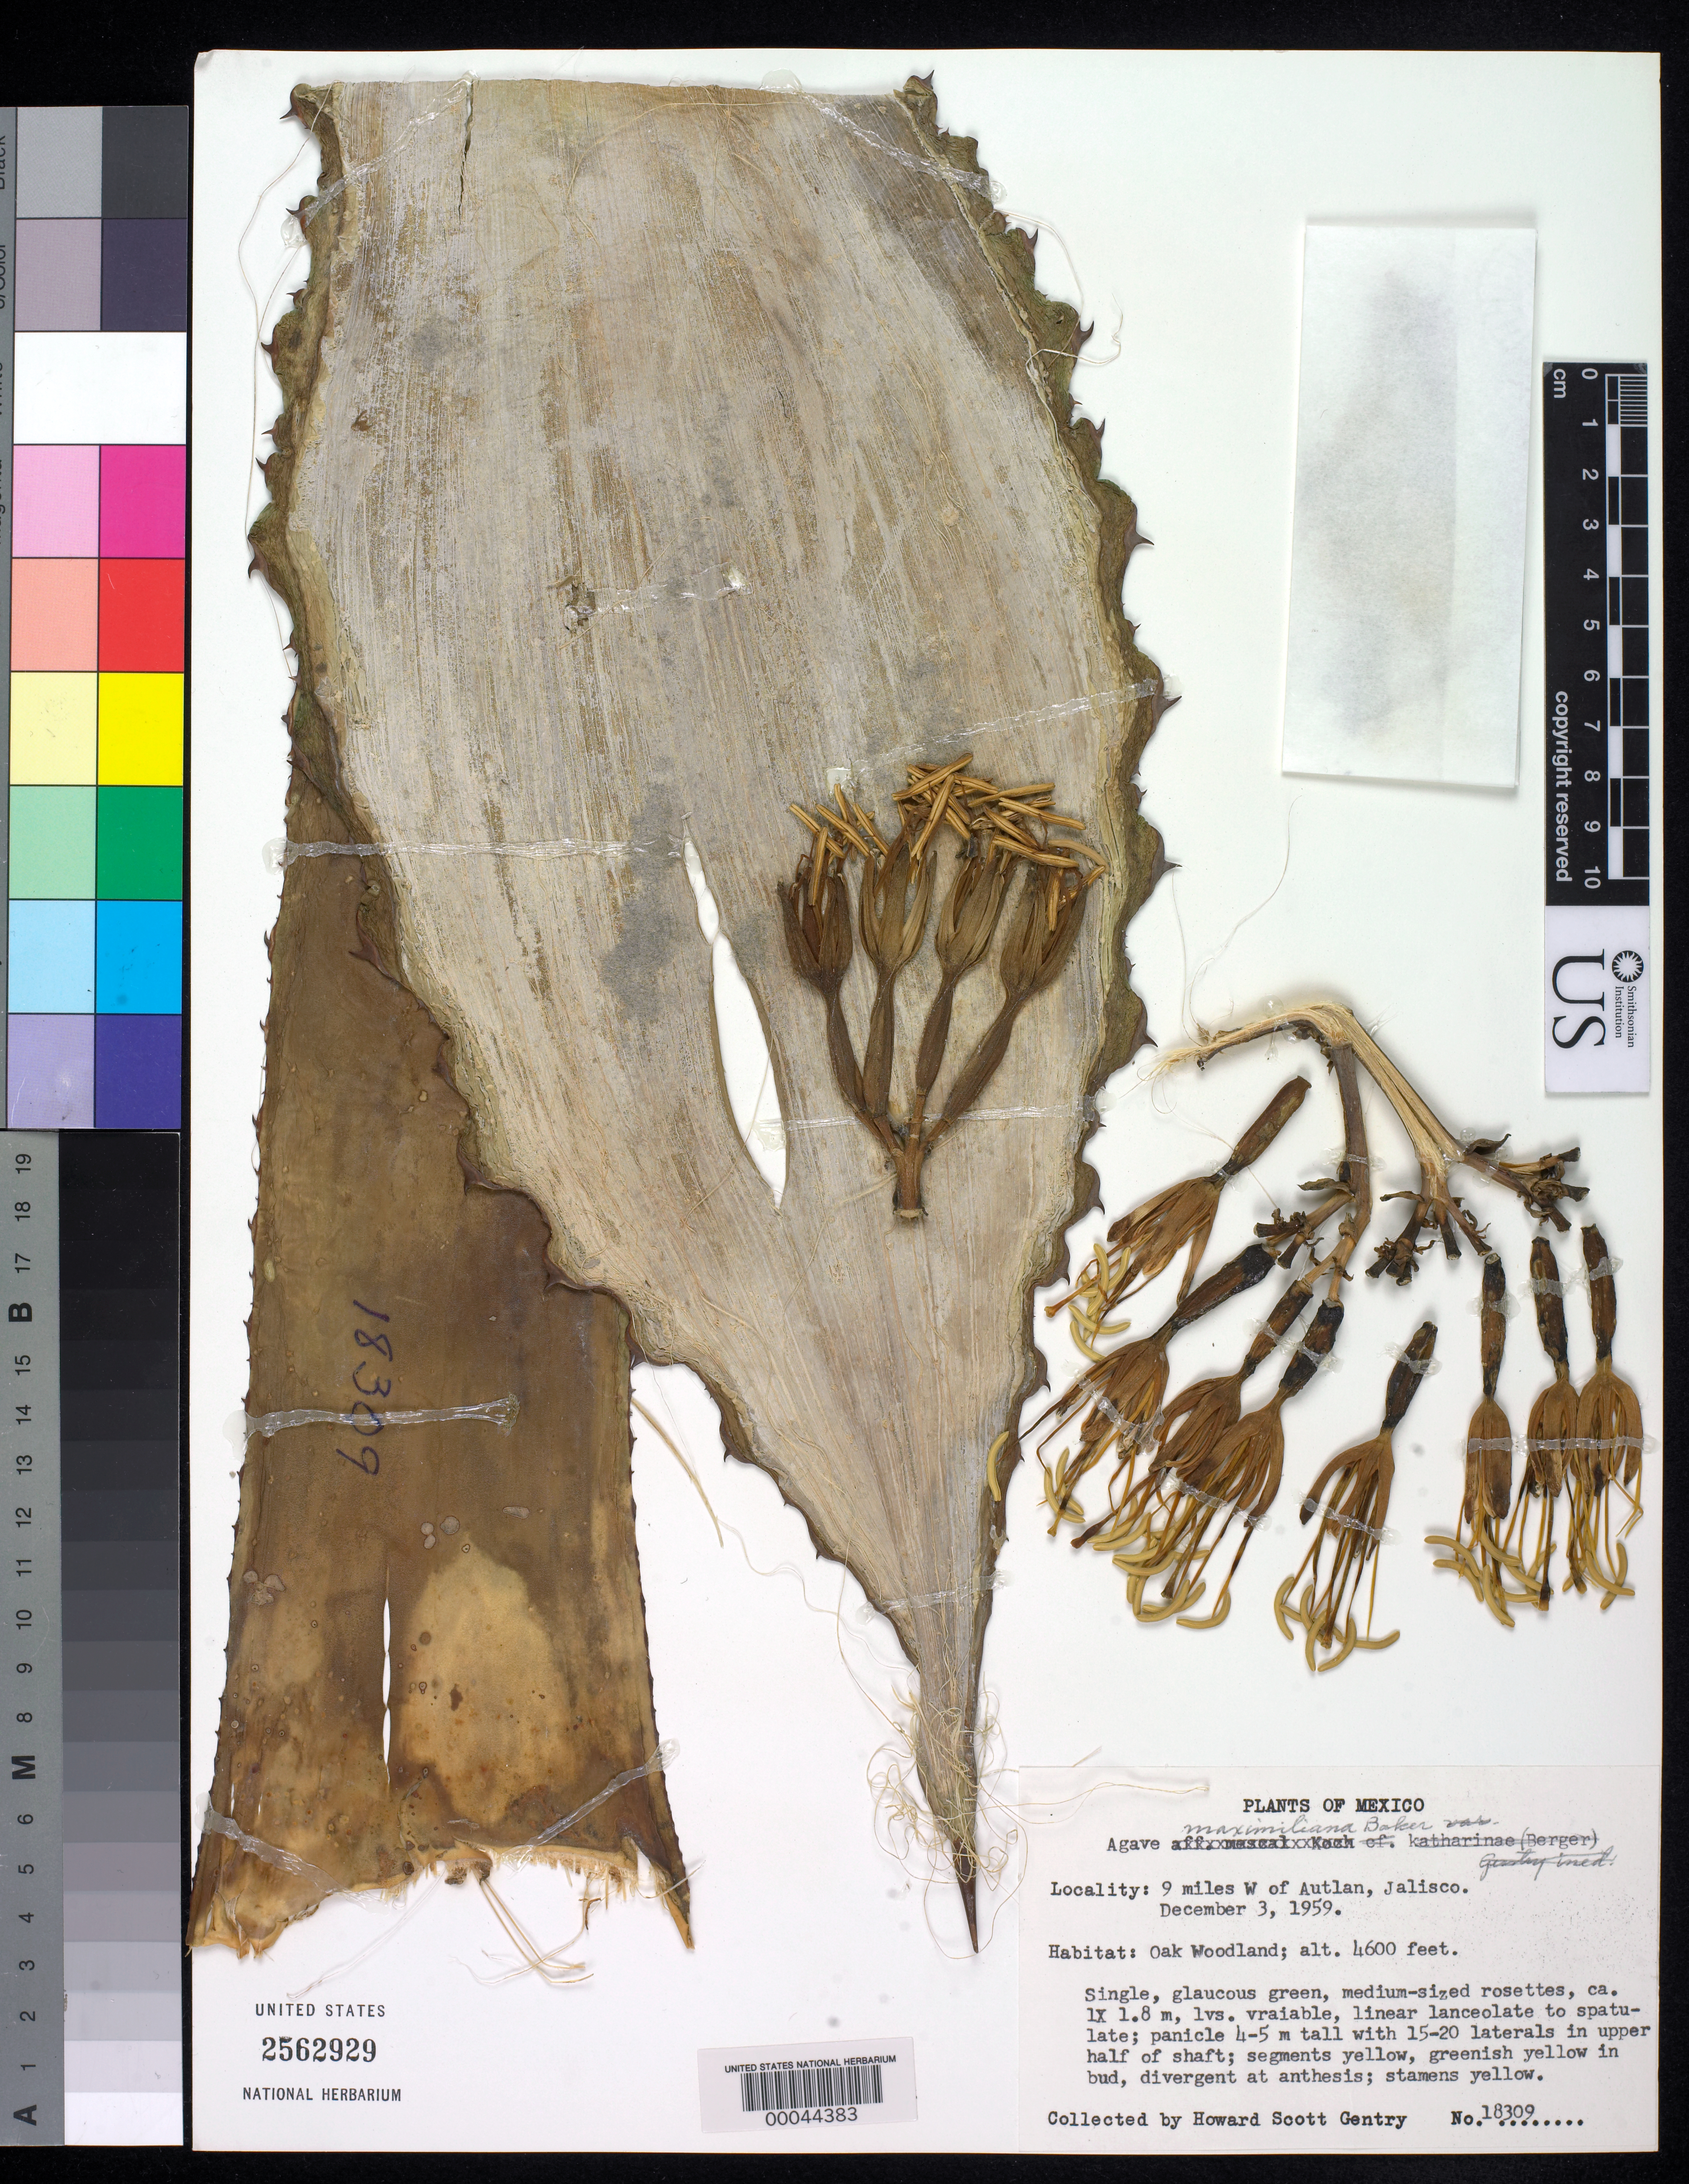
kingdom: Plantae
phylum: Tracheophyta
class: Liliopsida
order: Asparagales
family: Asparagaceae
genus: Agave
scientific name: Agave maximiliana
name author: Baker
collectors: H. S. Gentry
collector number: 18309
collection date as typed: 03 Dec 1959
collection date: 1959-12-03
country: Mexico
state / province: Jalisco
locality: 9 mi W of Autlán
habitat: Oak woodland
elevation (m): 1402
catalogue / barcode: US 2562929